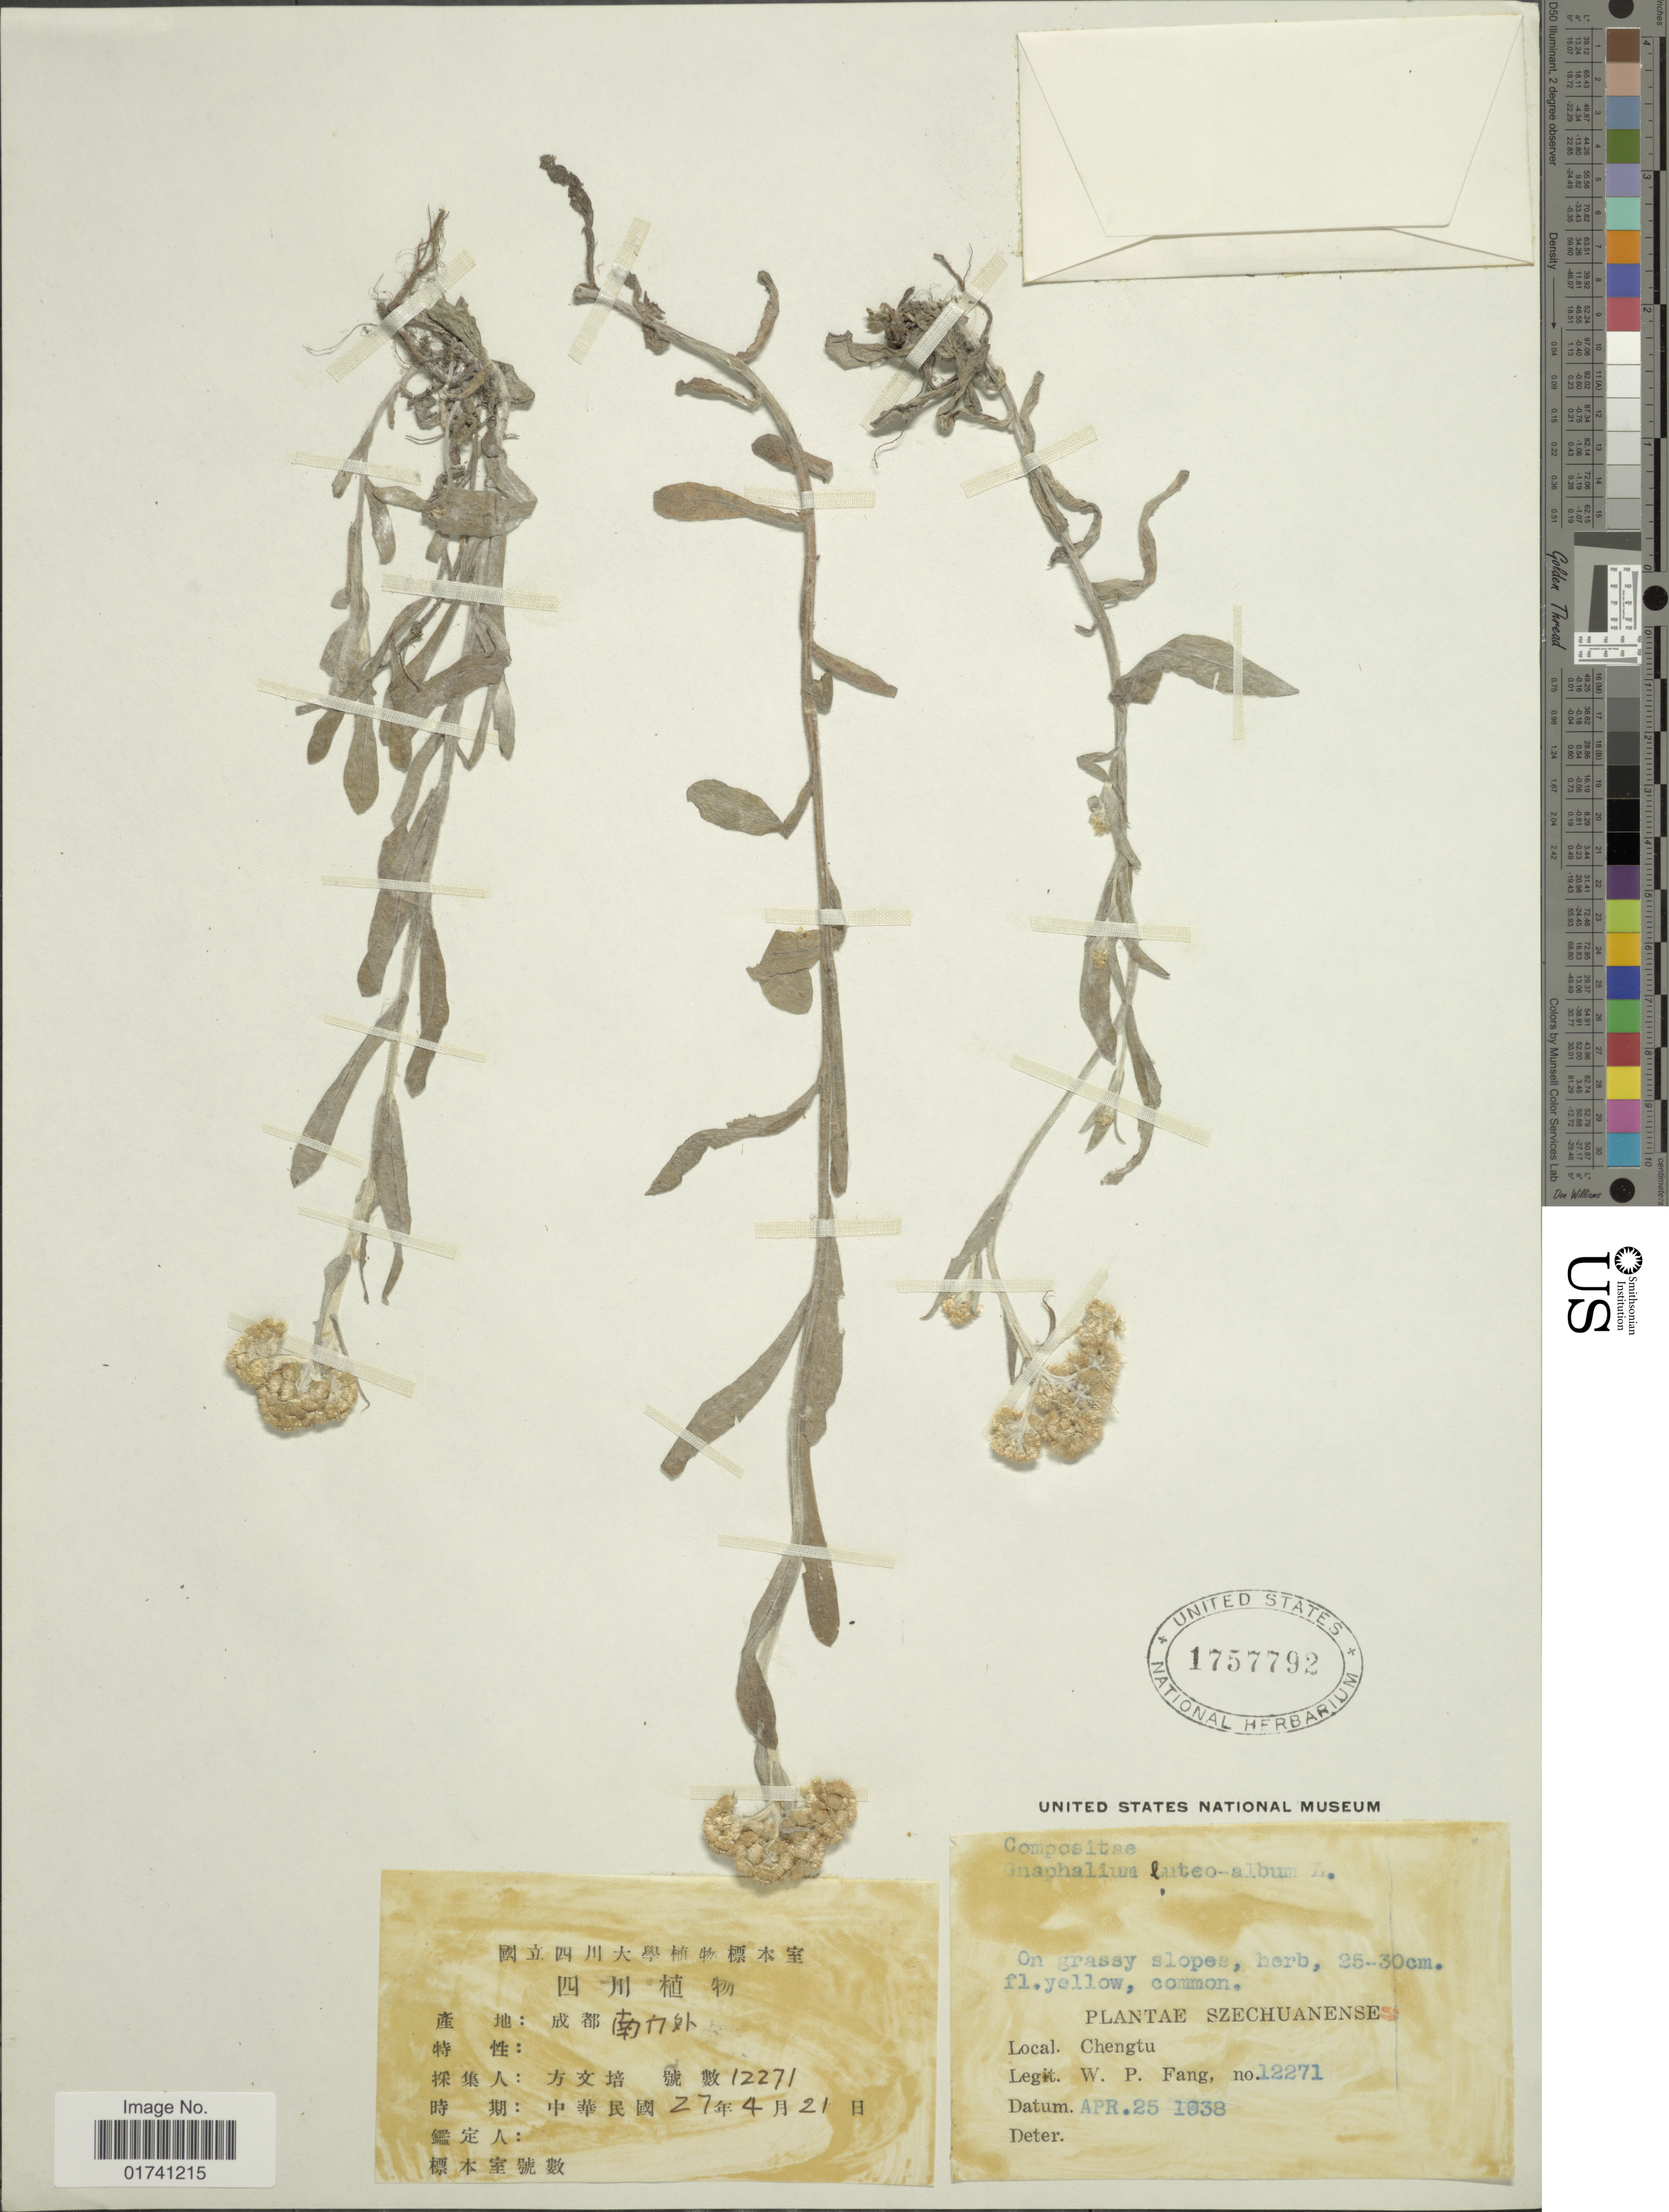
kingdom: Plantae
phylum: Tracheophyta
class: Magnoliopsida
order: Asterales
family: Asteraceae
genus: Laphangium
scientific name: Laphangium affine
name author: (D. Don) Tzvelev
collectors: W. P. Fang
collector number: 12271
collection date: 1938-04-25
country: China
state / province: Sichuan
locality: Chengtu. Szechuanense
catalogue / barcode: US 1757792